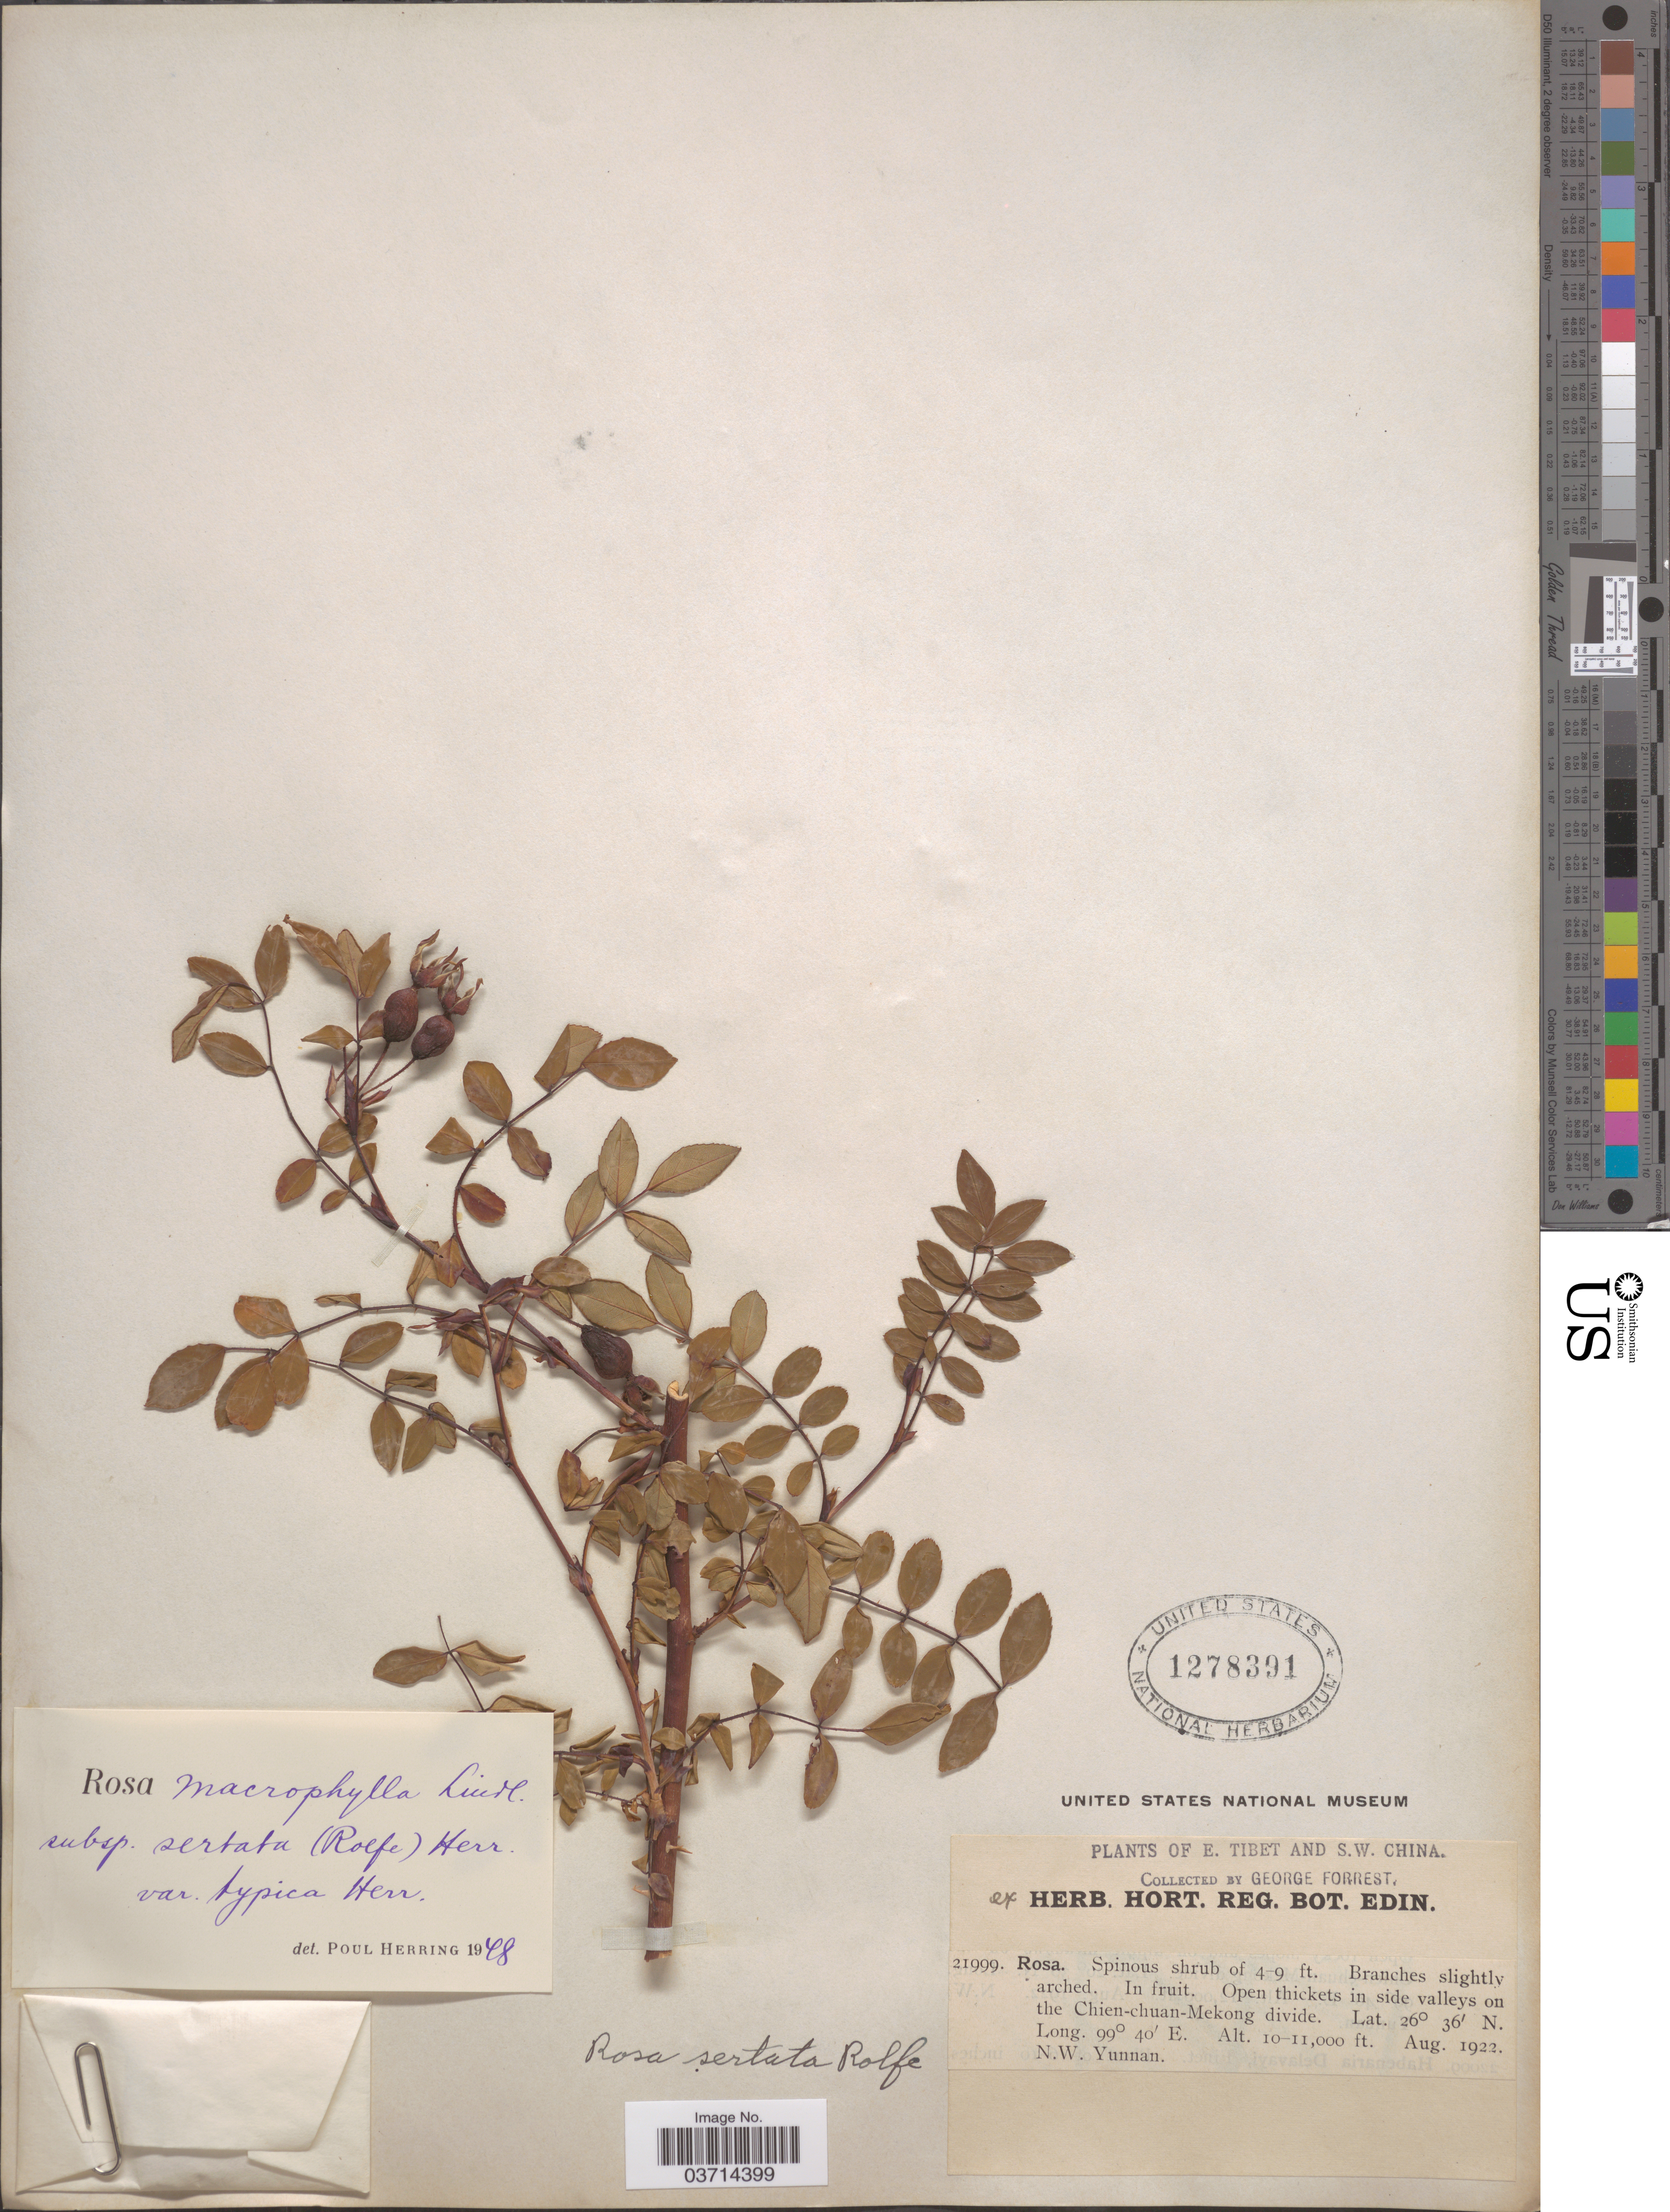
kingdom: Plantae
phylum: Tracheophyta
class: Magnoliopsida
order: Rosales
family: Rosaceae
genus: Rosa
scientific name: Rosa sertata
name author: Rolfe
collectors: G. Forrest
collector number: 21999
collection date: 1922-08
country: China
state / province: Yunnan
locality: S.W. China. Open thickets in side valleys on the Chien-chuan-Mekong divide. N.W. Yunnan.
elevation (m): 3048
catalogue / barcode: US 1278391